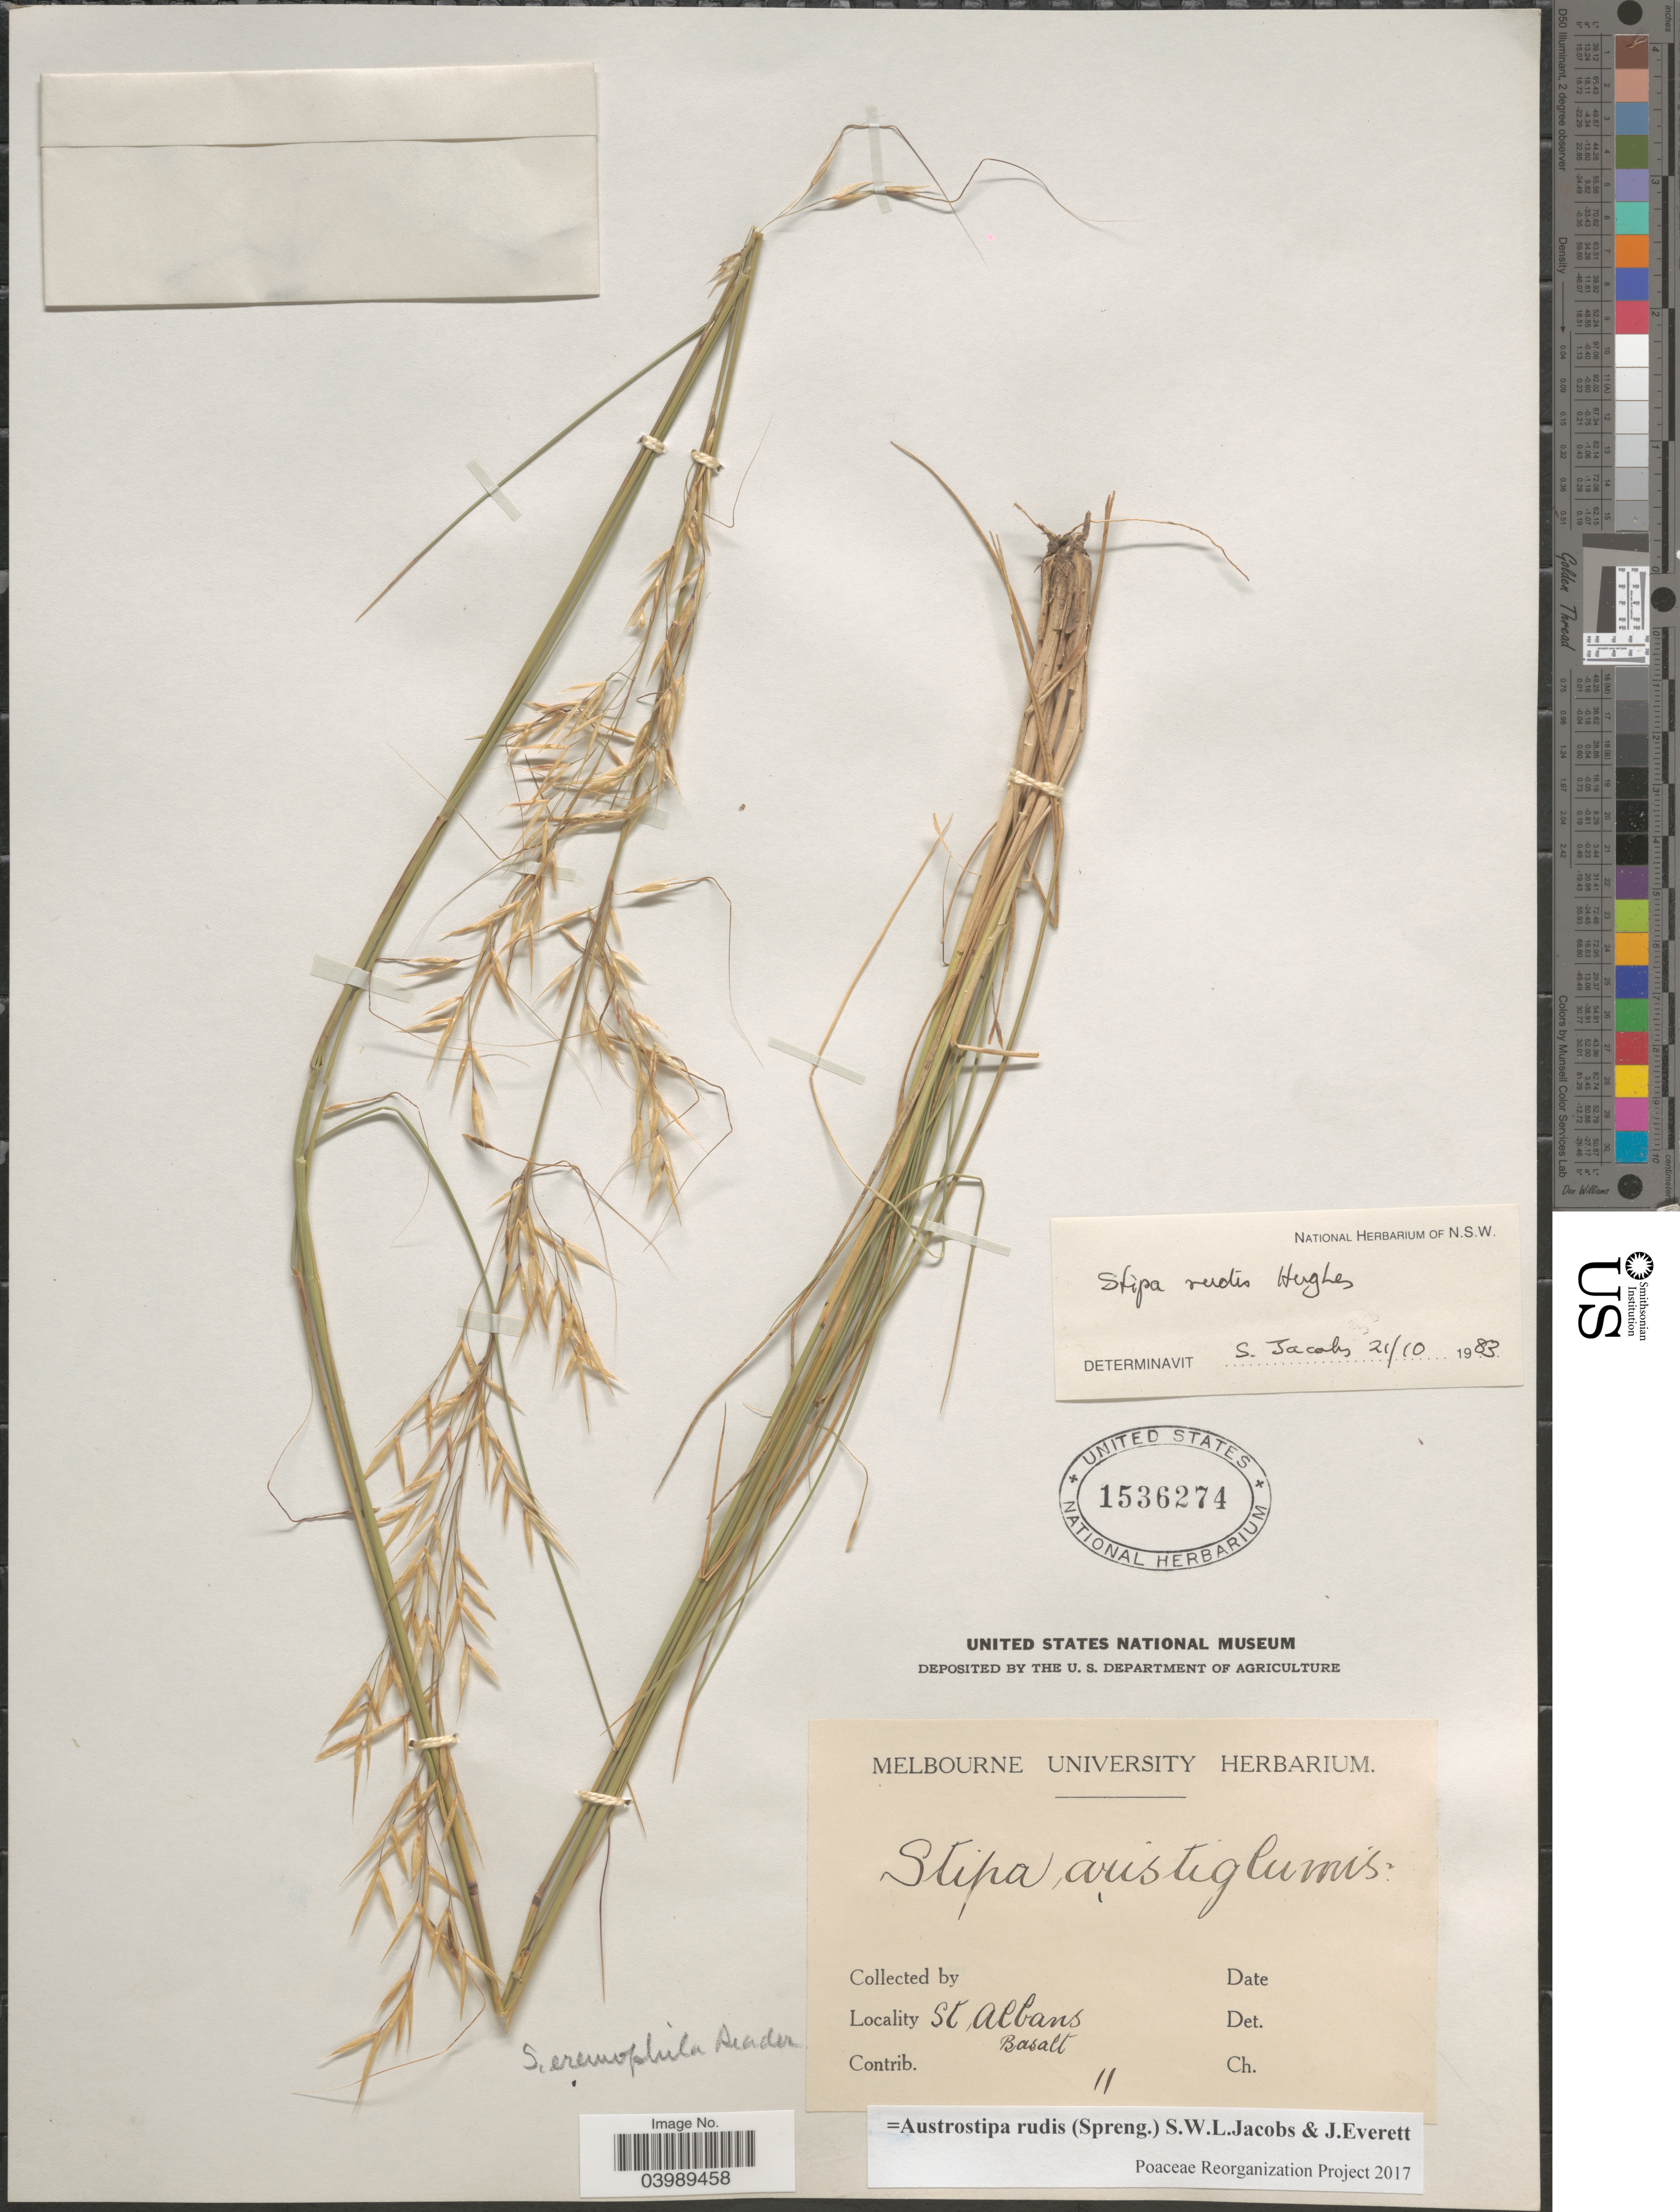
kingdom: Plantae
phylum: Tracheophyta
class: Liliopsida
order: Poales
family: Poaceae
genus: Austrostipa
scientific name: Austrostipa rudis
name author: (Spreng.) S.W.L. Jacobs & J. Everett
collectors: Ex herb. Melbourne University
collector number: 11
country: Australia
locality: St Albans. Basalt.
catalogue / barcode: US 1536274